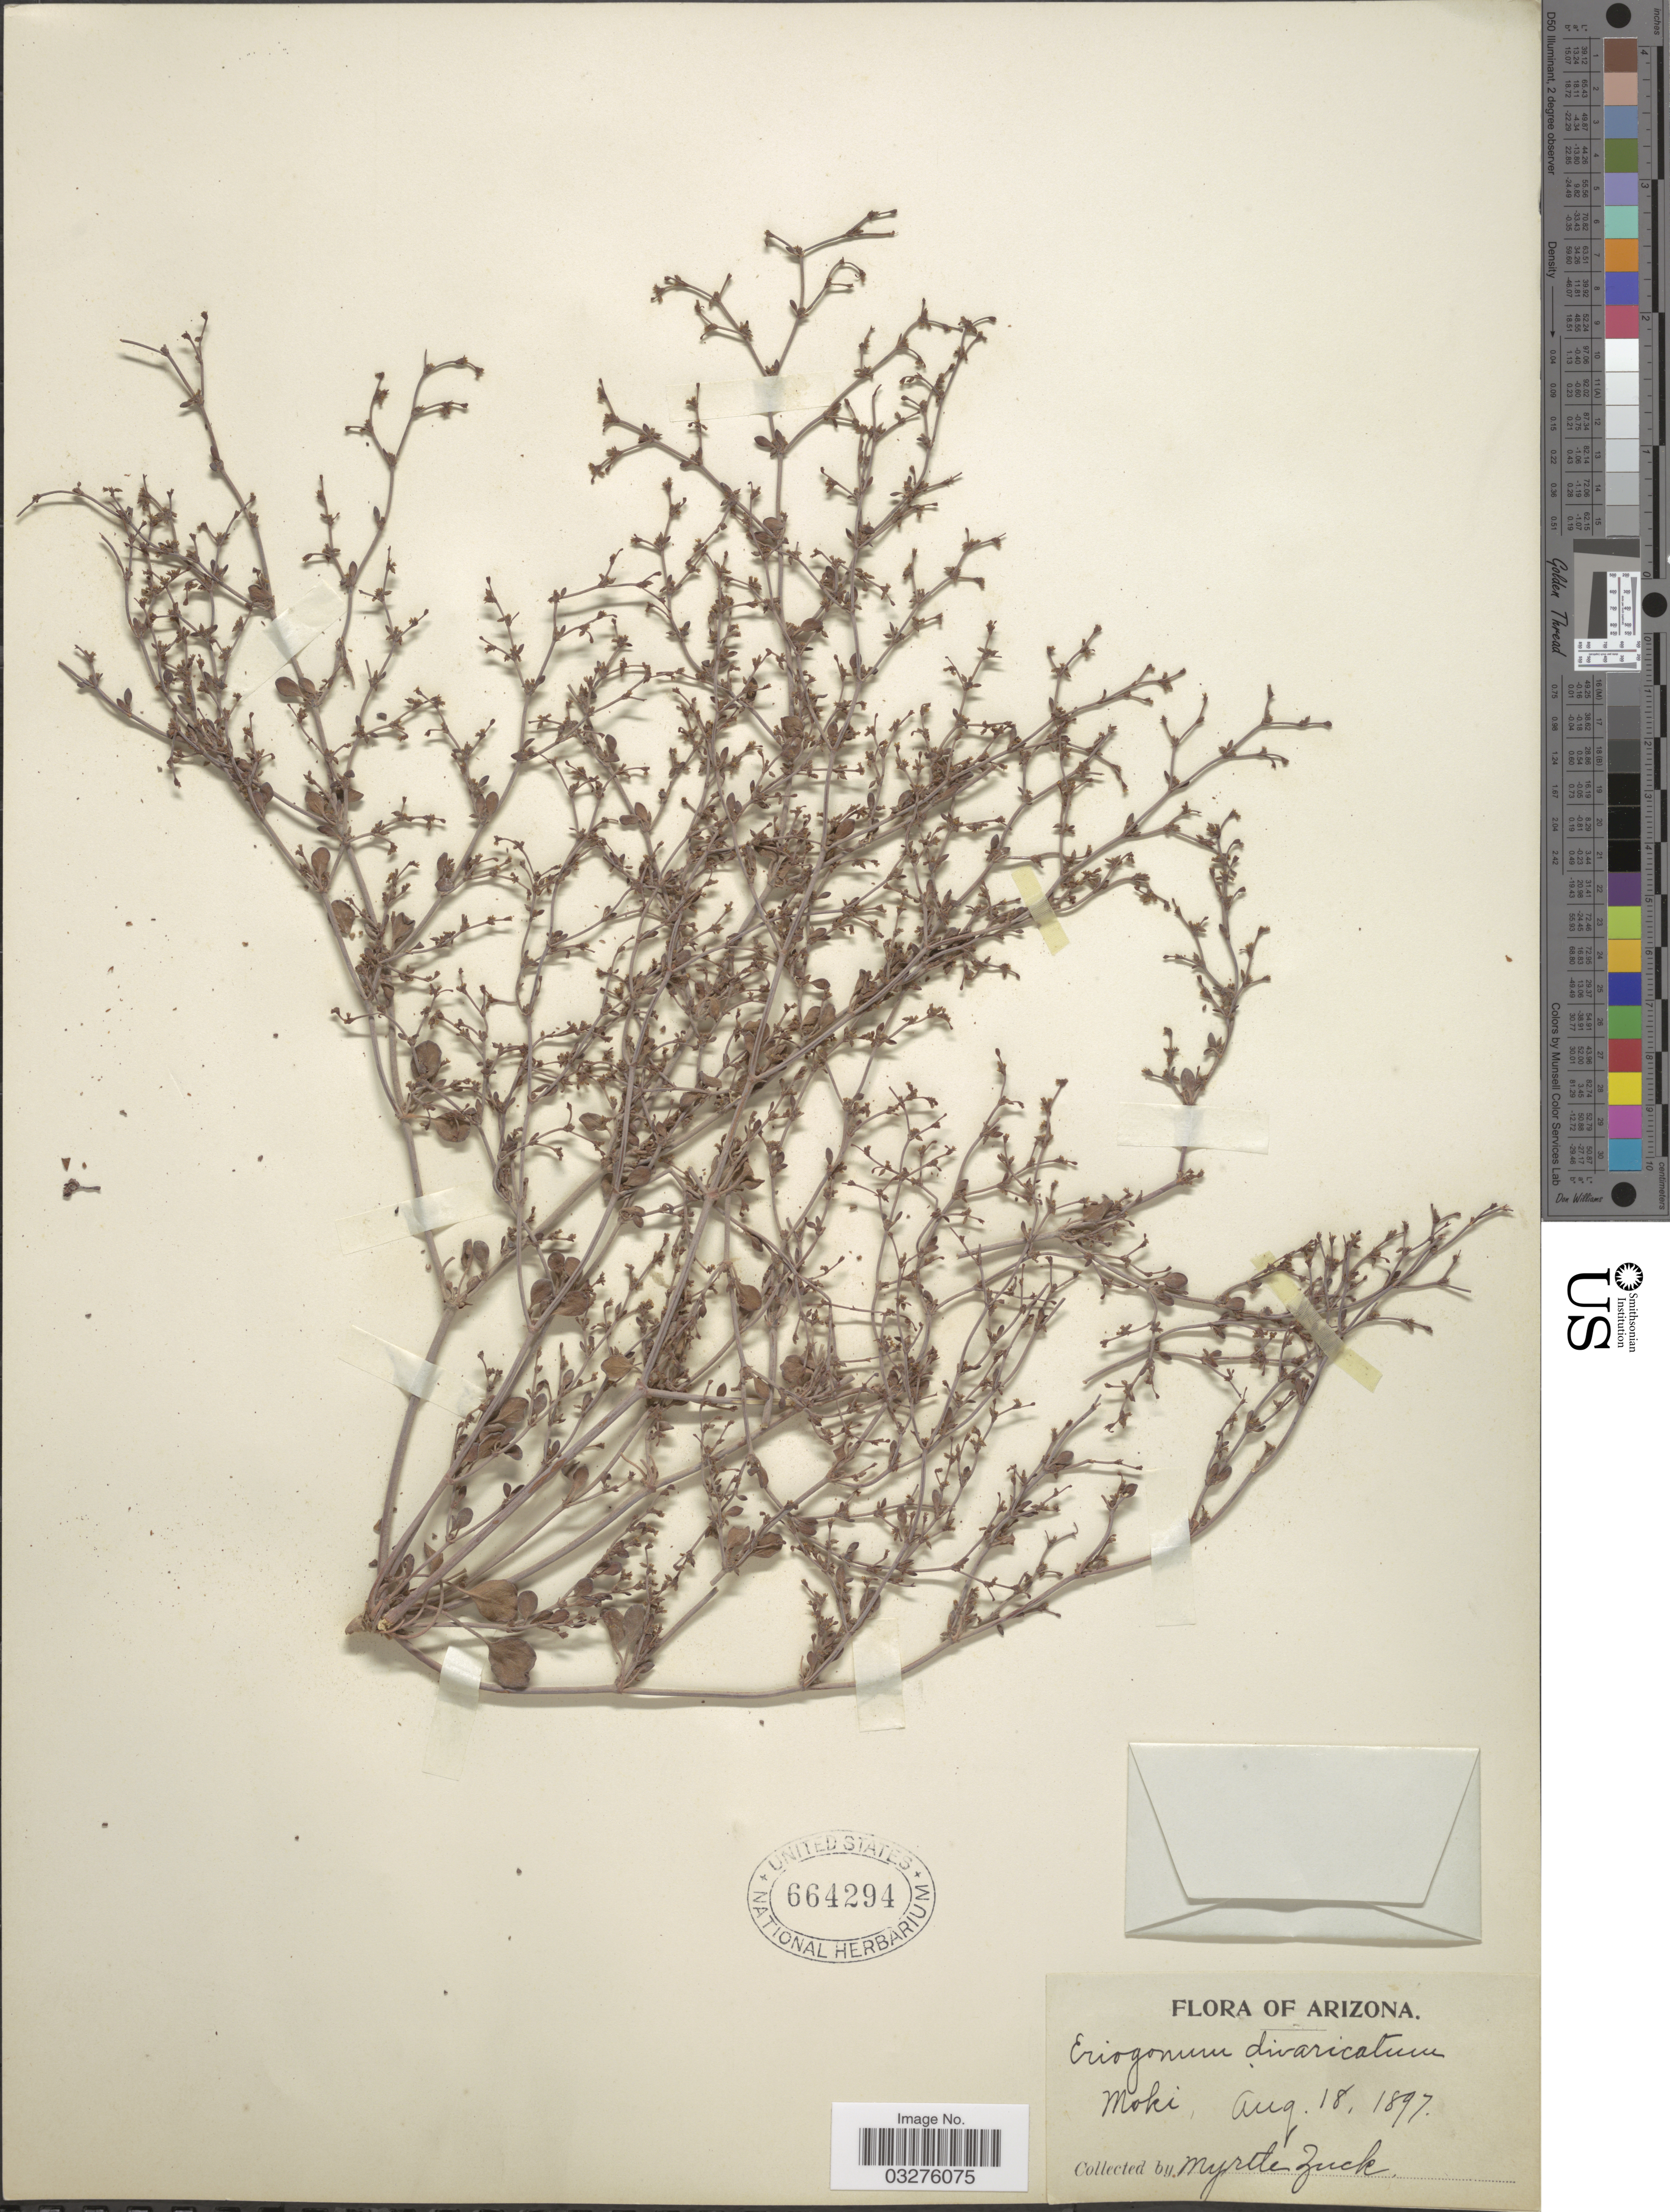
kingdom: Plantae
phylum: Tracheophyta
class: Magnoliopsida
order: Caryophyllales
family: Polygonaceae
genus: Eriogonum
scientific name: Eriogonum divaricatum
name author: Hook.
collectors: M. Zuck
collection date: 1897-08-18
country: United States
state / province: Arizona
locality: Moki.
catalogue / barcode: US 664294